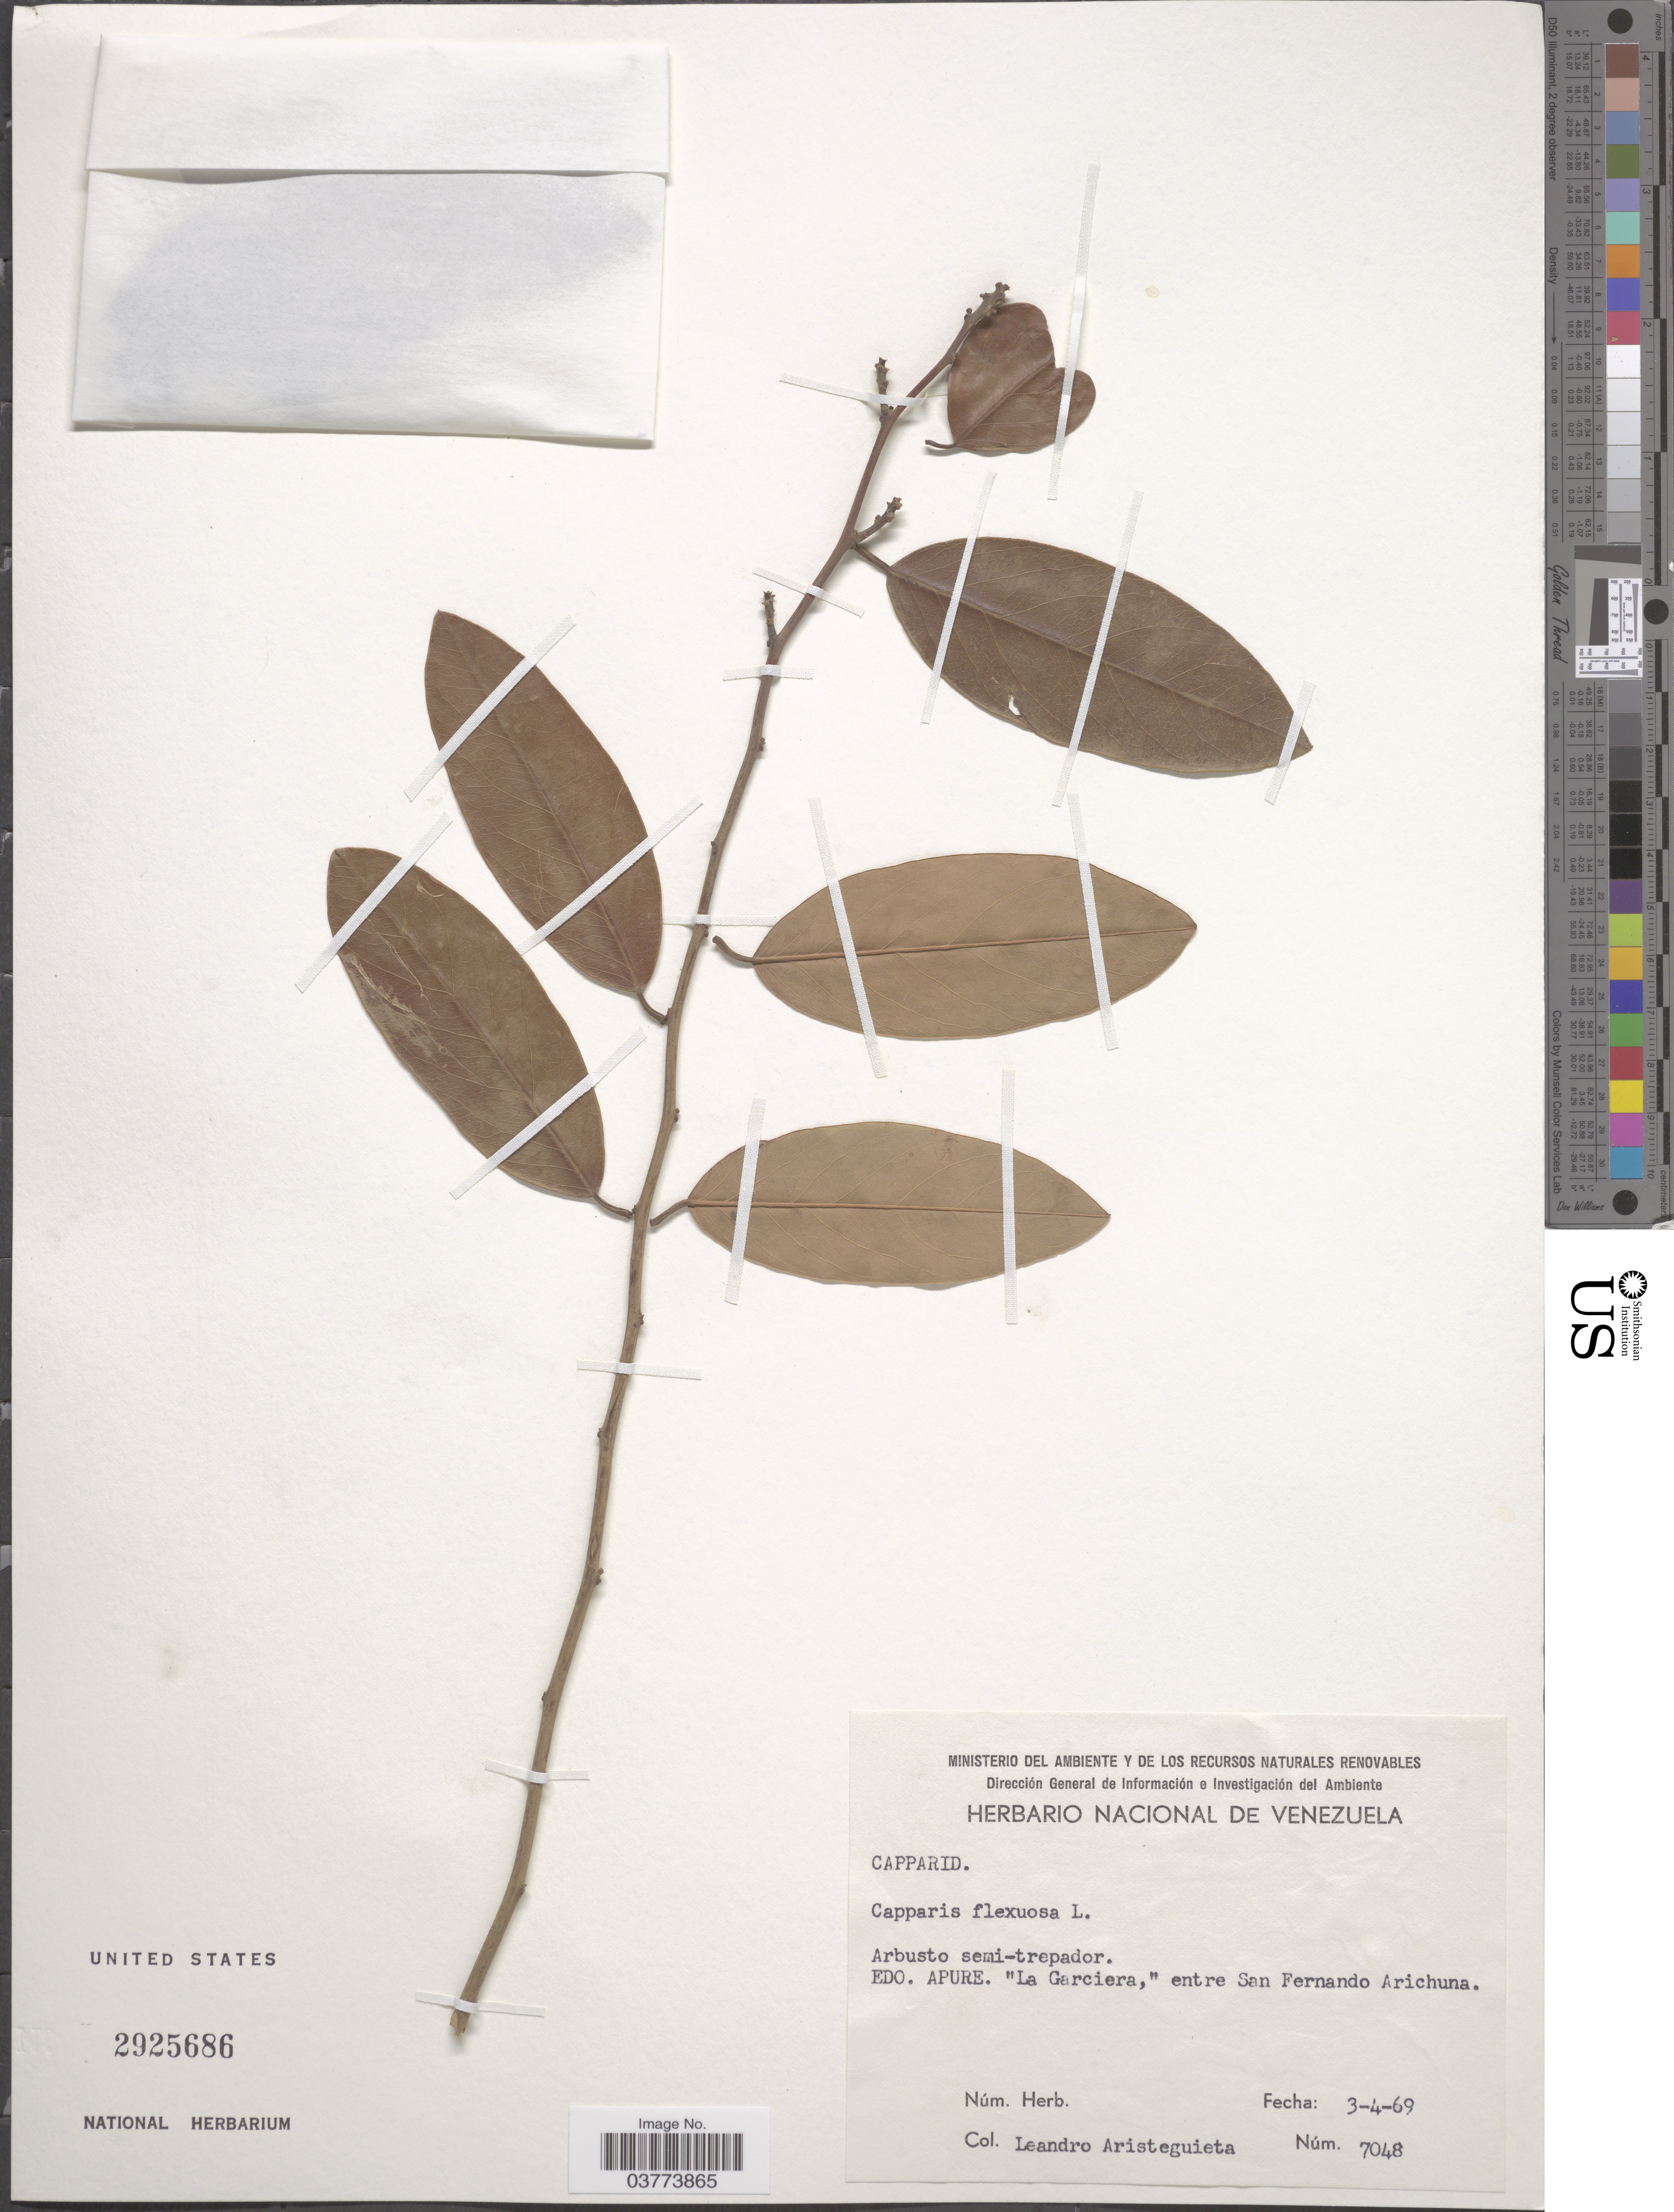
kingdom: Plantae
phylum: Tracheophyta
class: Magnoliopsida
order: Brassicales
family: Capparaceae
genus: Cynophalla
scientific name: Cynophalla flexuosa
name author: (L.) J. Presl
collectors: L. Aristeguieta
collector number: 7048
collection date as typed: Transcribed d/m/y: 3/4/69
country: Venezuela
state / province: Apure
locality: Edo. Apure. "La Garciera," entre San Fernando Arichuna.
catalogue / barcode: US 2925686